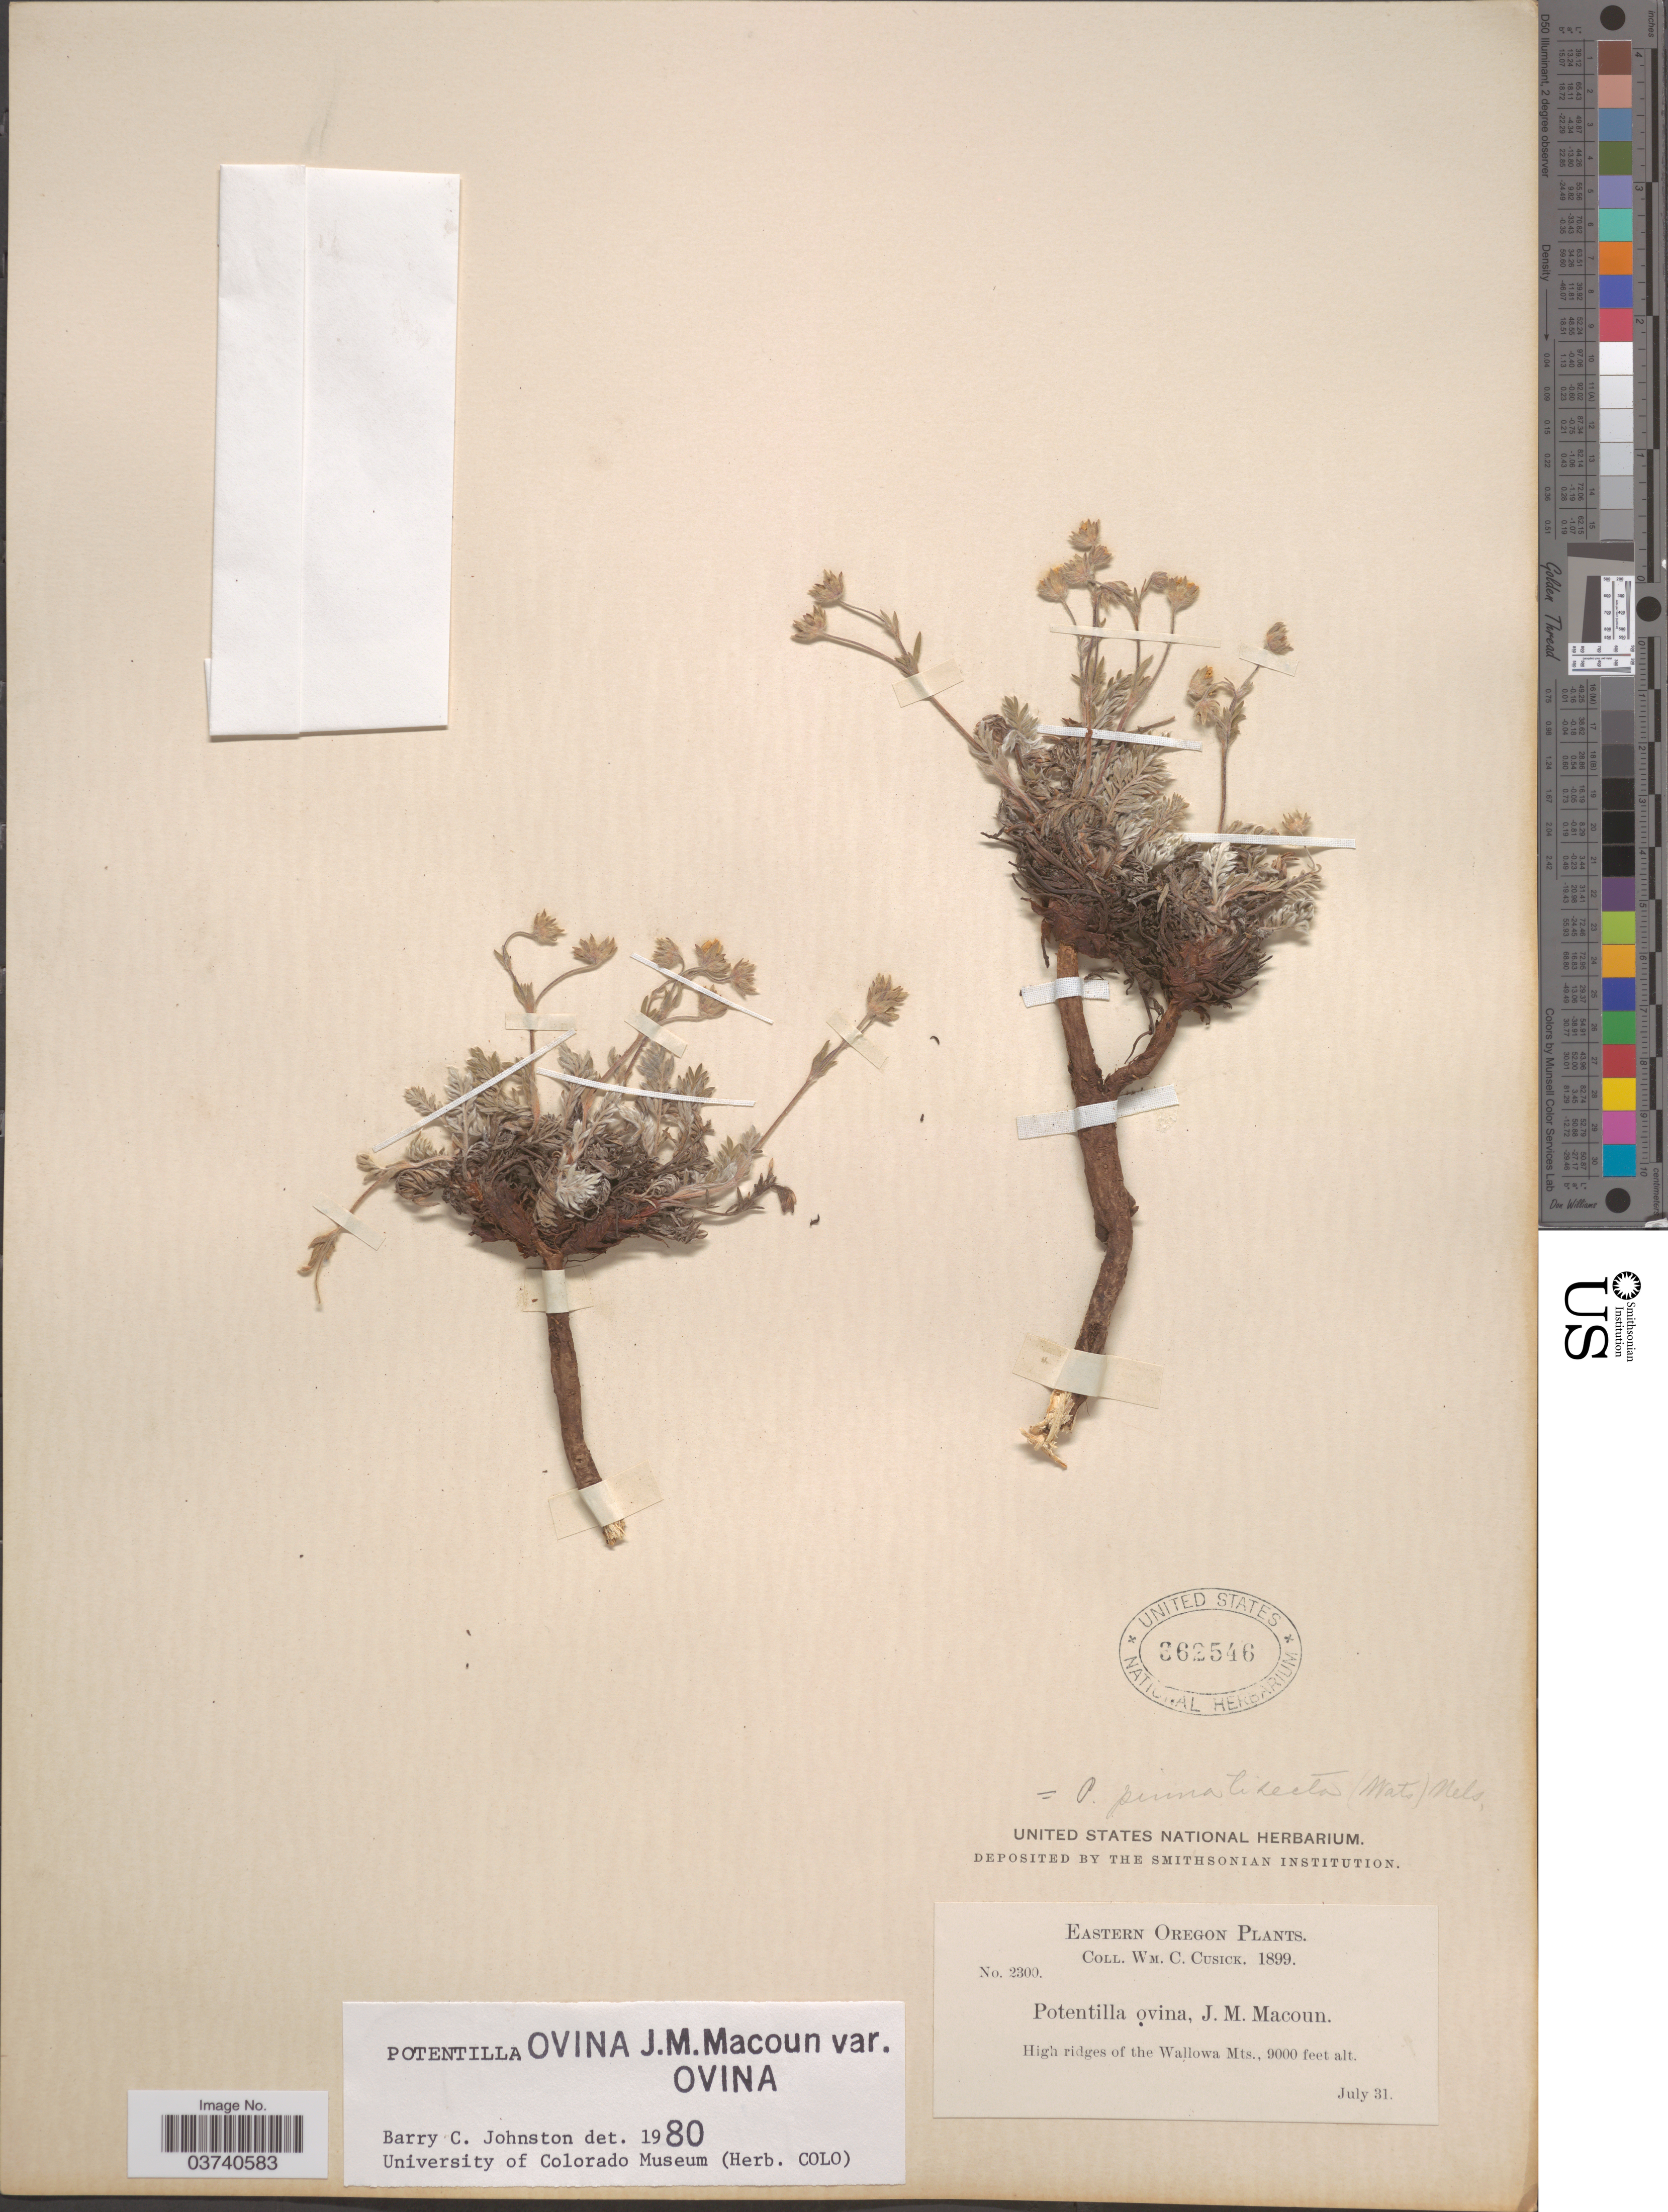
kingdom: Plantae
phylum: Tracheophyta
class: Magnoliopsida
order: Rosales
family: Rosaceae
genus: Potentilla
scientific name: Potentilla ovina var. ovina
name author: Macoun ex J.M. Macoun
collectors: W. C. Cusick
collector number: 2300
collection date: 1899-07-31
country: United States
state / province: Oregon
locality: Eastern Oregon. High ridges of the Wallowa Mts.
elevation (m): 2743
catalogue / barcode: US 362546